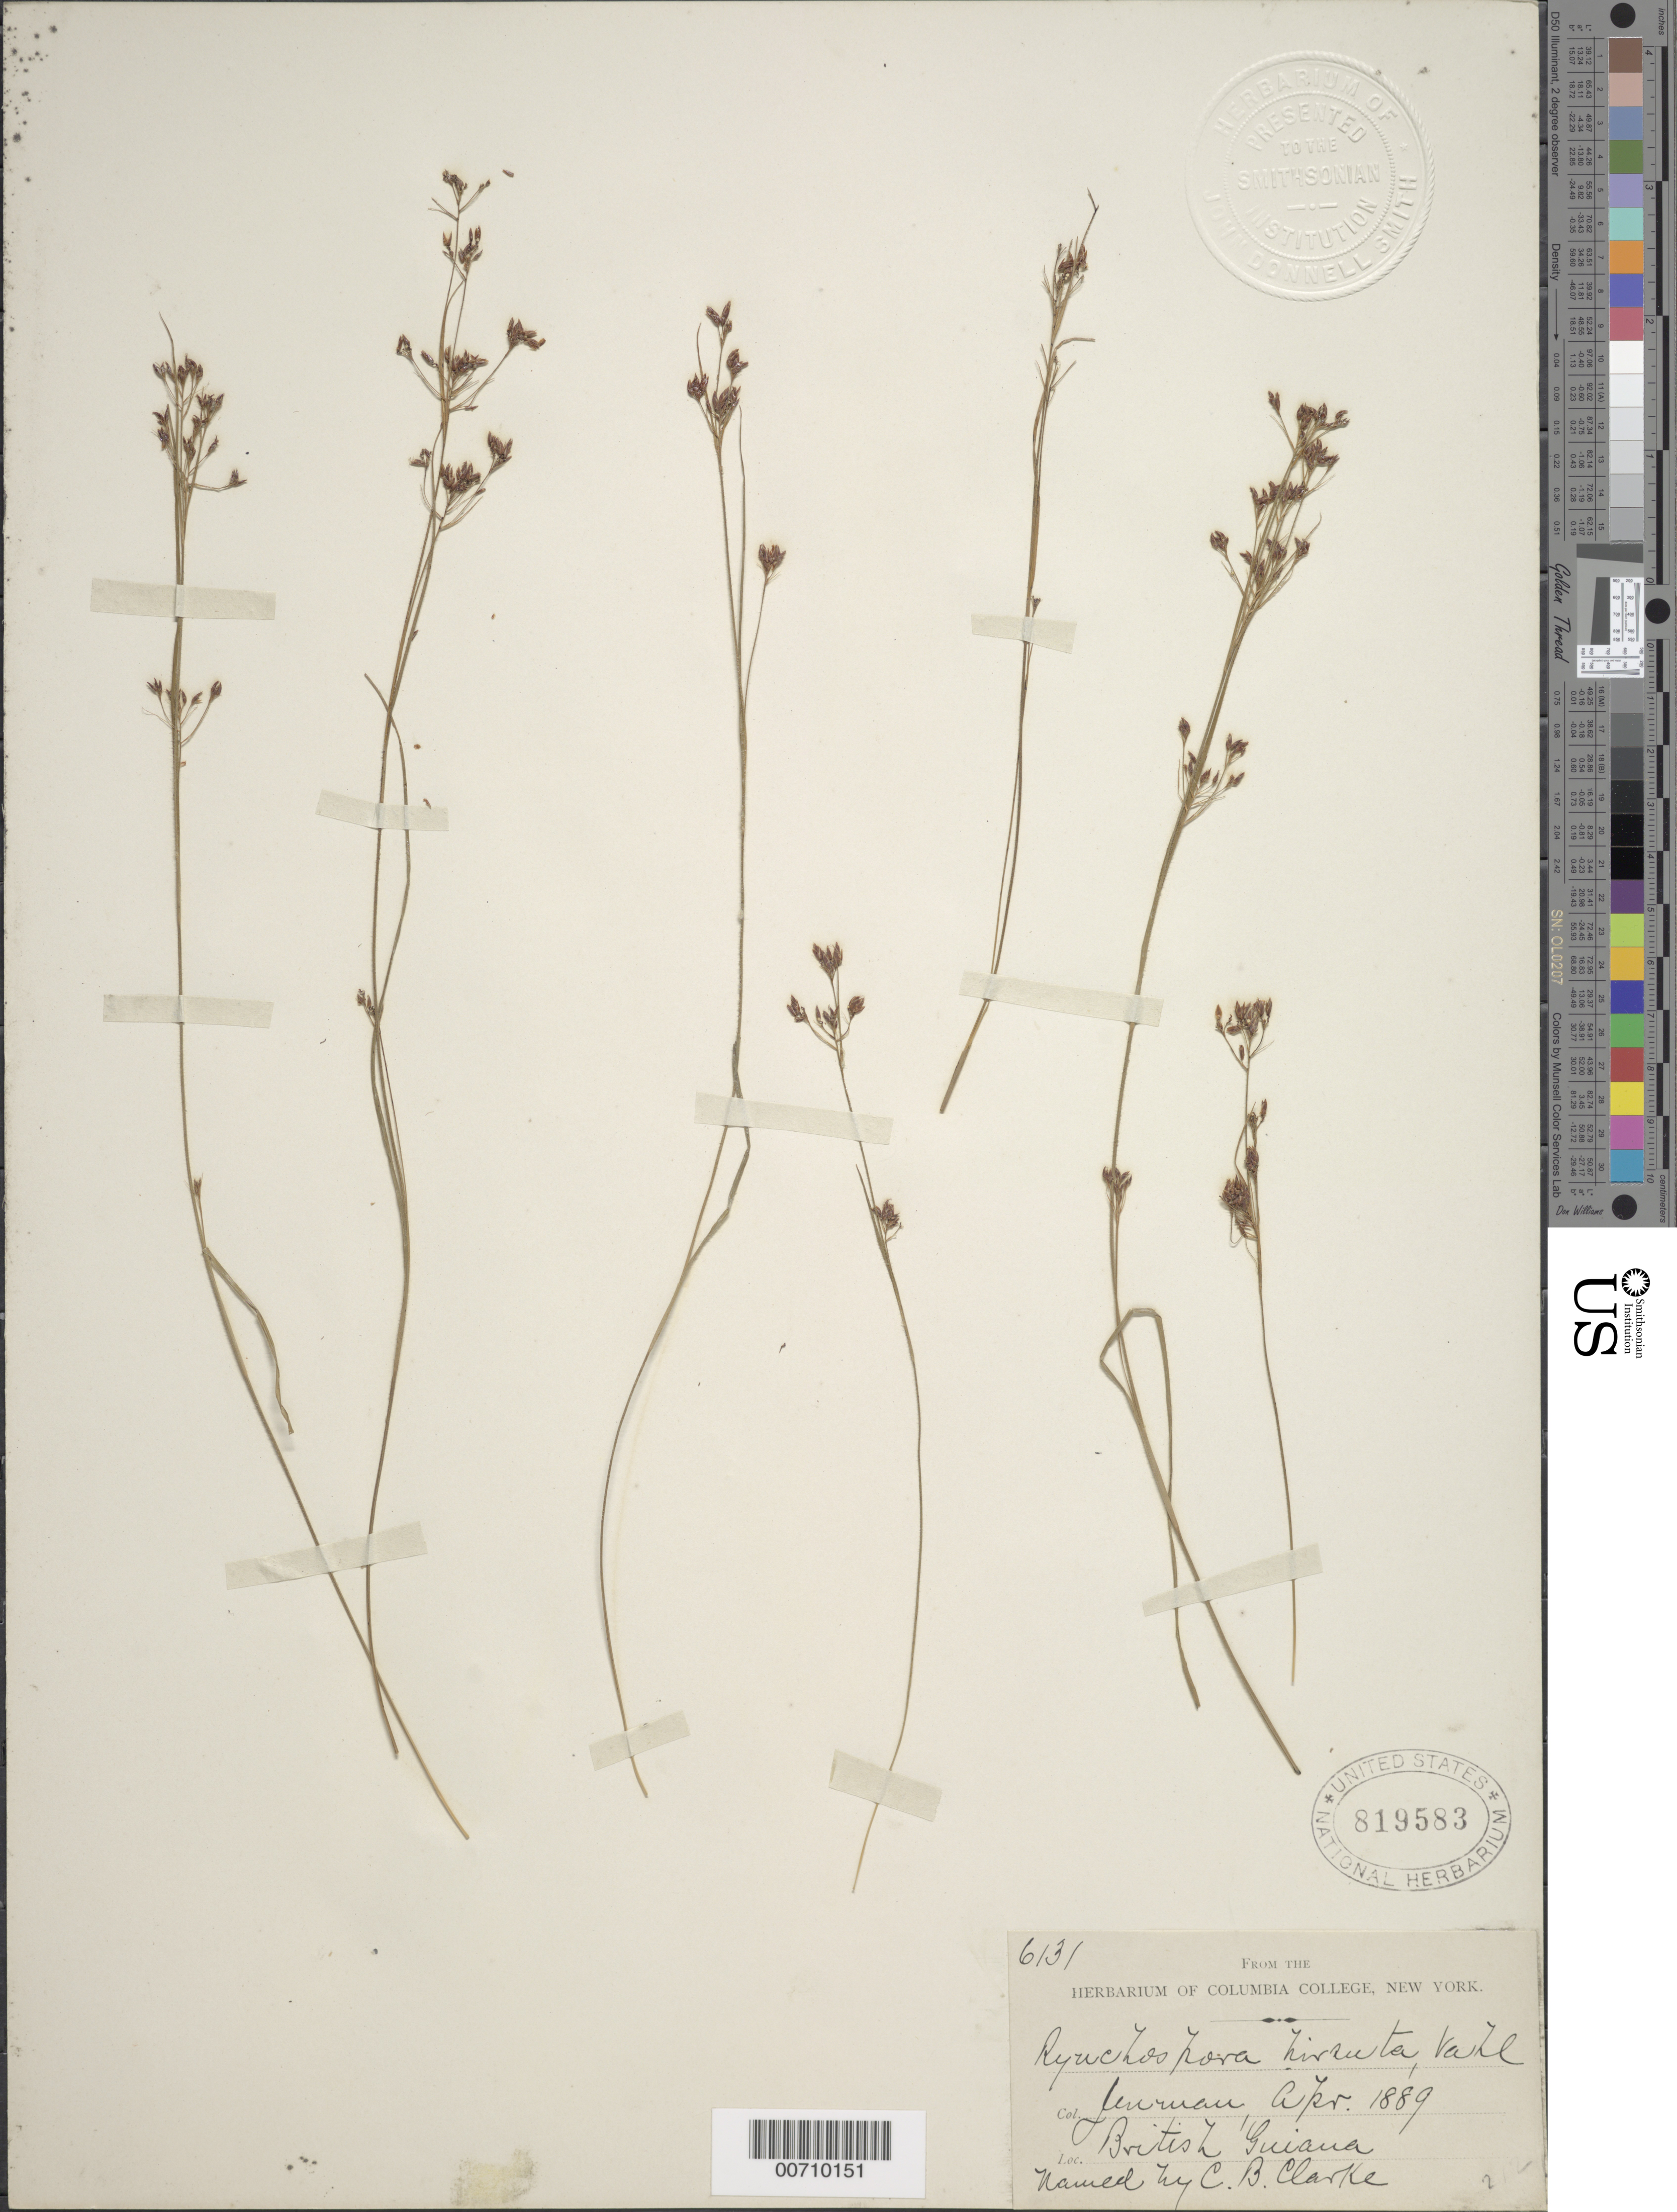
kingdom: Plantae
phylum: Tracheophyta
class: Liliopsida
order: Poales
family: Cyperaceae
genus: Rhynchospora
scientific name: Rhynchospora hirsuta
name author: (Vahl) Vahl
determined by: Clarke, C. B.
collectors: G. S. Jenman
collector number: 6131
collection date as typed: April 1889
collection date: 1889-04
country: Guyana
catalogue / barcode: US 819583